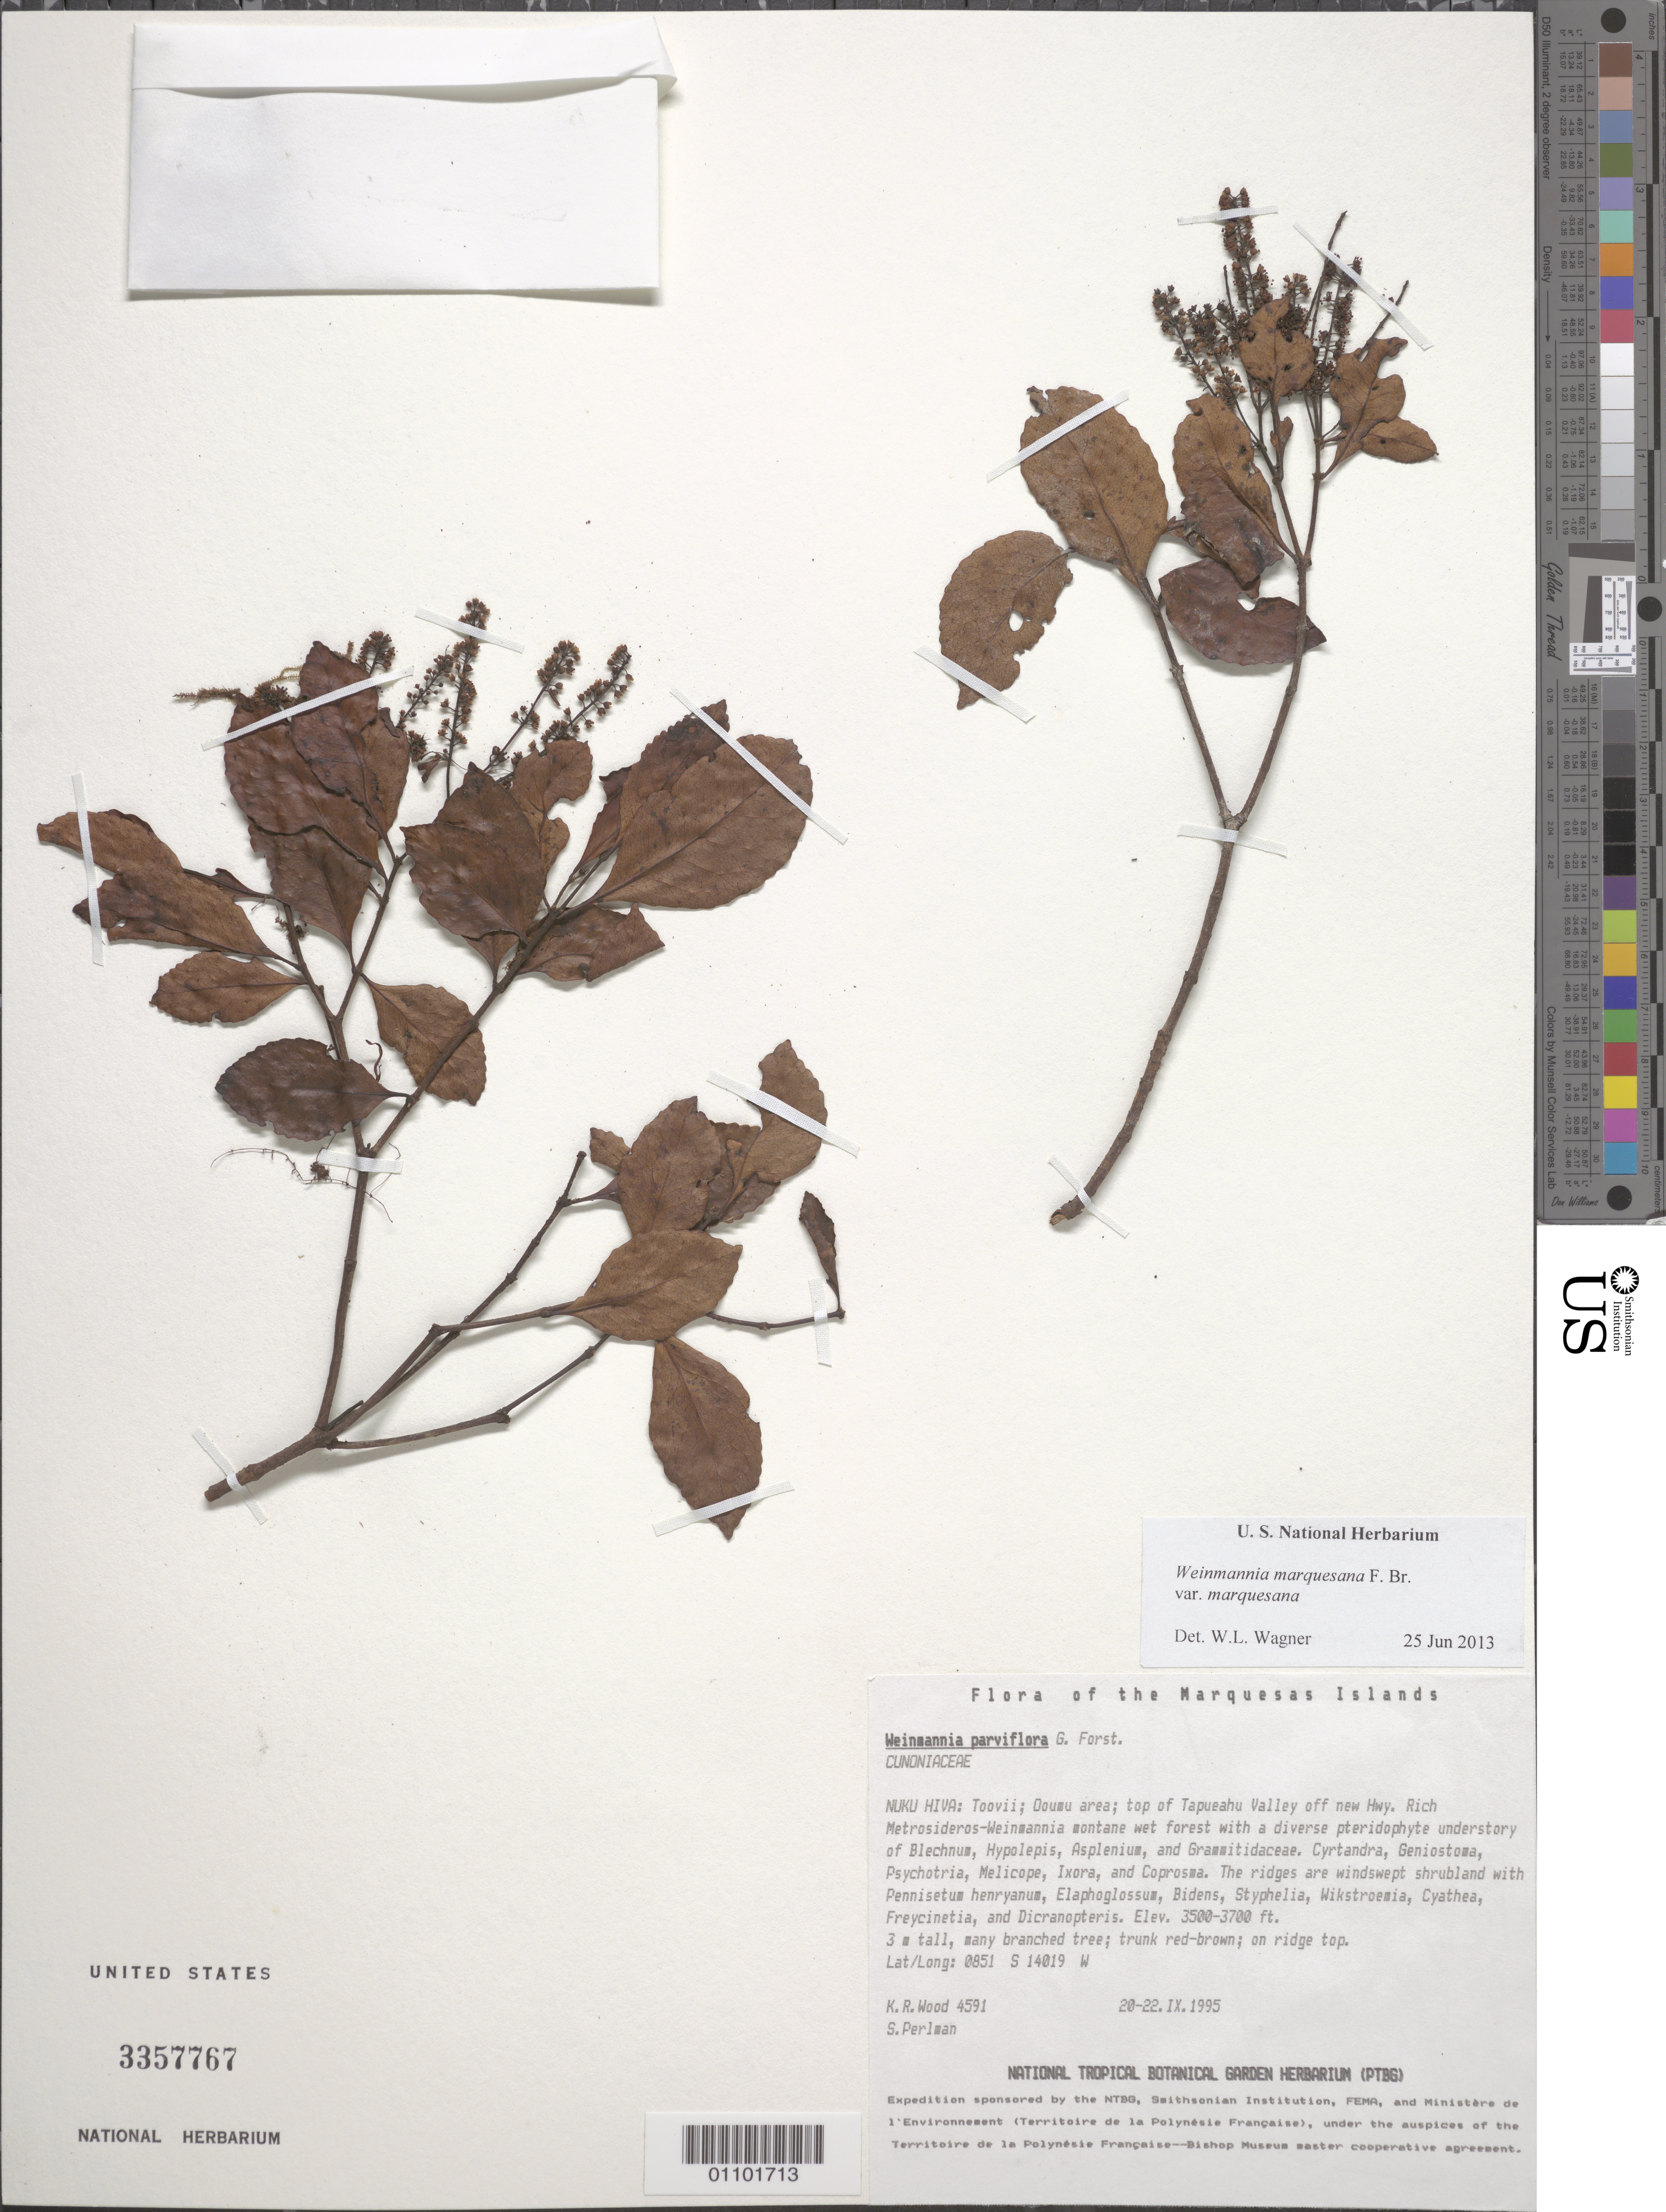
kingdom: Plantae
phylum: Tracheophyta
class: Magnoliopsida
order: Oxalidales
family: Cunoniaceae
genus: Pterophylla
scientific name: Pterophylla marquesana var. marquesana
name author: (F. Br.) Pillon & H.C. Hopkins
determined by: Wagner, W. L., (BOT), Smithsonian Institution - National Museum of Natural History (UNITED STATES)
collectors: K. R. Wood & S. P. Perlman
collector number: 4591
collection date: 1995-09-20/1995-09-22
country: French Polynesia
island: Nuku Hiva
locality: Toovii, Ooumu area, top of Tapueahu Valley off new hwy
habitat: Metrosideros-Weinmannia montane wet forests w/ diverse pteridophyte understory (Blechnum, Hypolepis, Asplenium, Grammitidaceae); on ridge top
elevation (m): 1067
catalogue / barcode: US 3357767